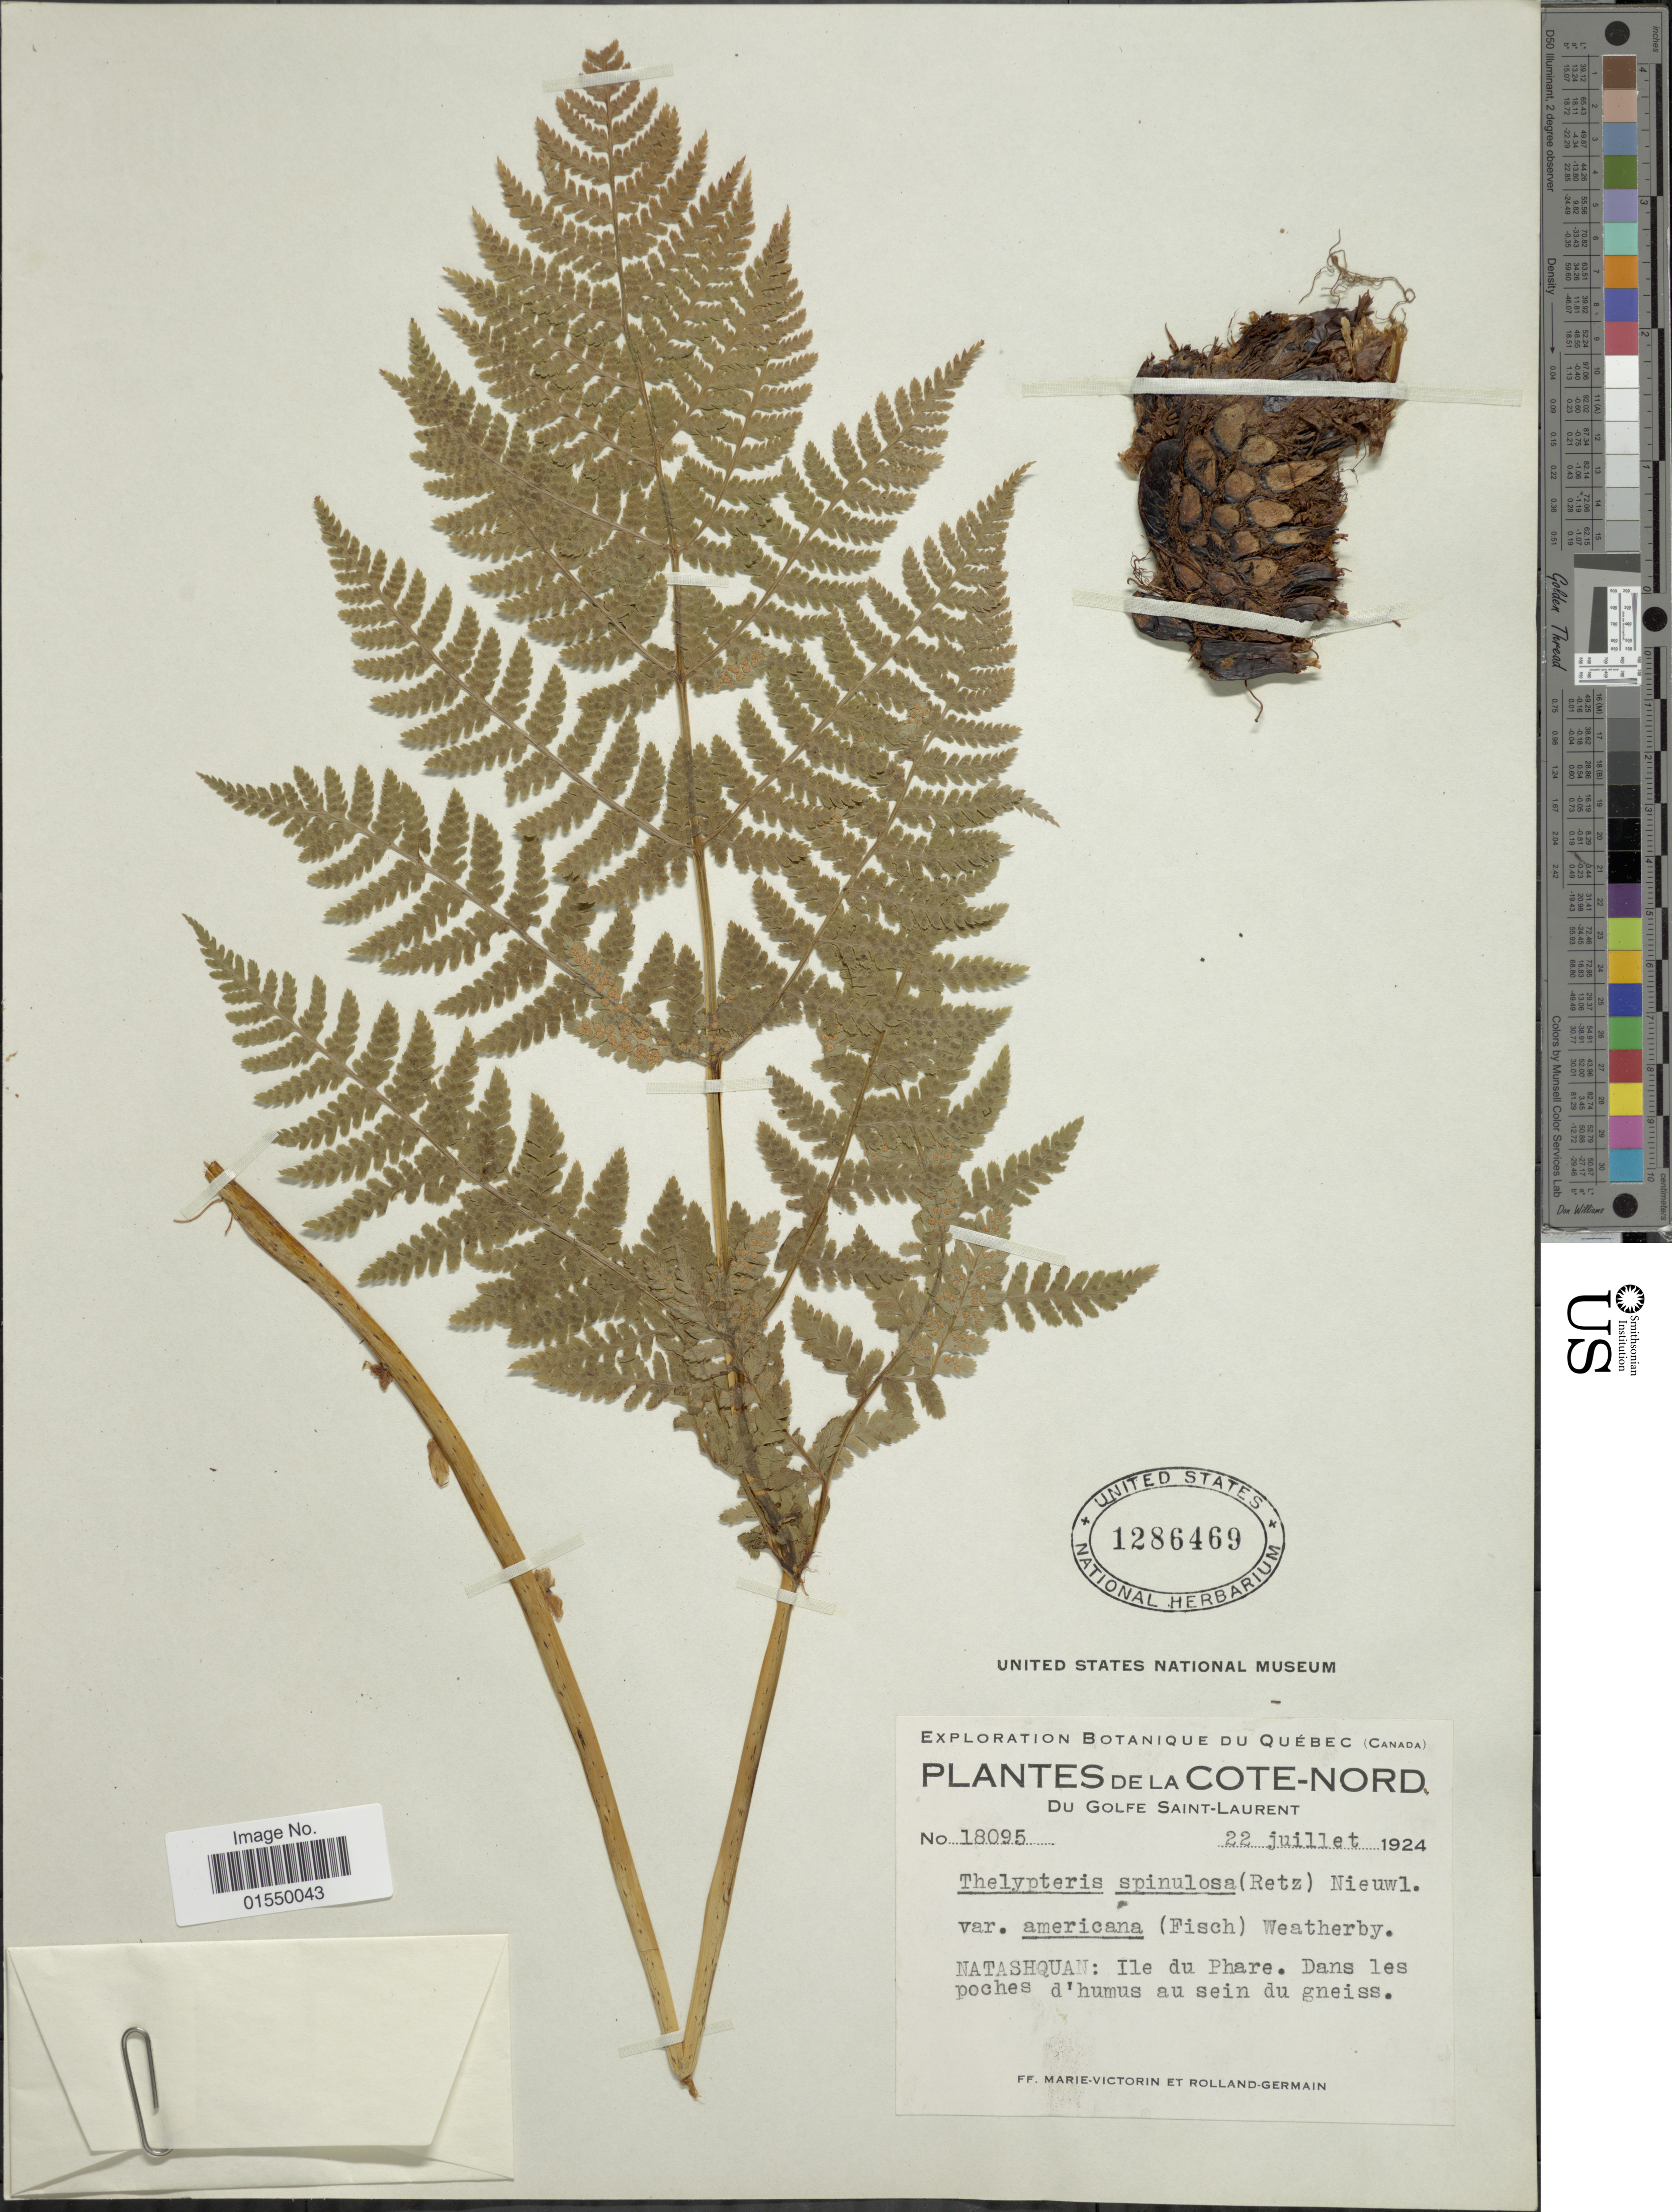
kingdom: Plantae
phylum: Tracheophyta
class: Polypodiopsida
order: Polypodiales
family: Dryopteridaceae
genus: Dryopteris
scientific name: Dryopteris campyloptera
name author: Clarkson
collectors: F. Marie-Victorin & Rolland-Germain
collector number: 18095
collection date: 1924-07-22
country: Canada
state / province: Quebec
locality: Cote-Nord, Golfe Saint-Laurent, Natashquan: Ile du Phare.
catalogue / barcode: US 1286469